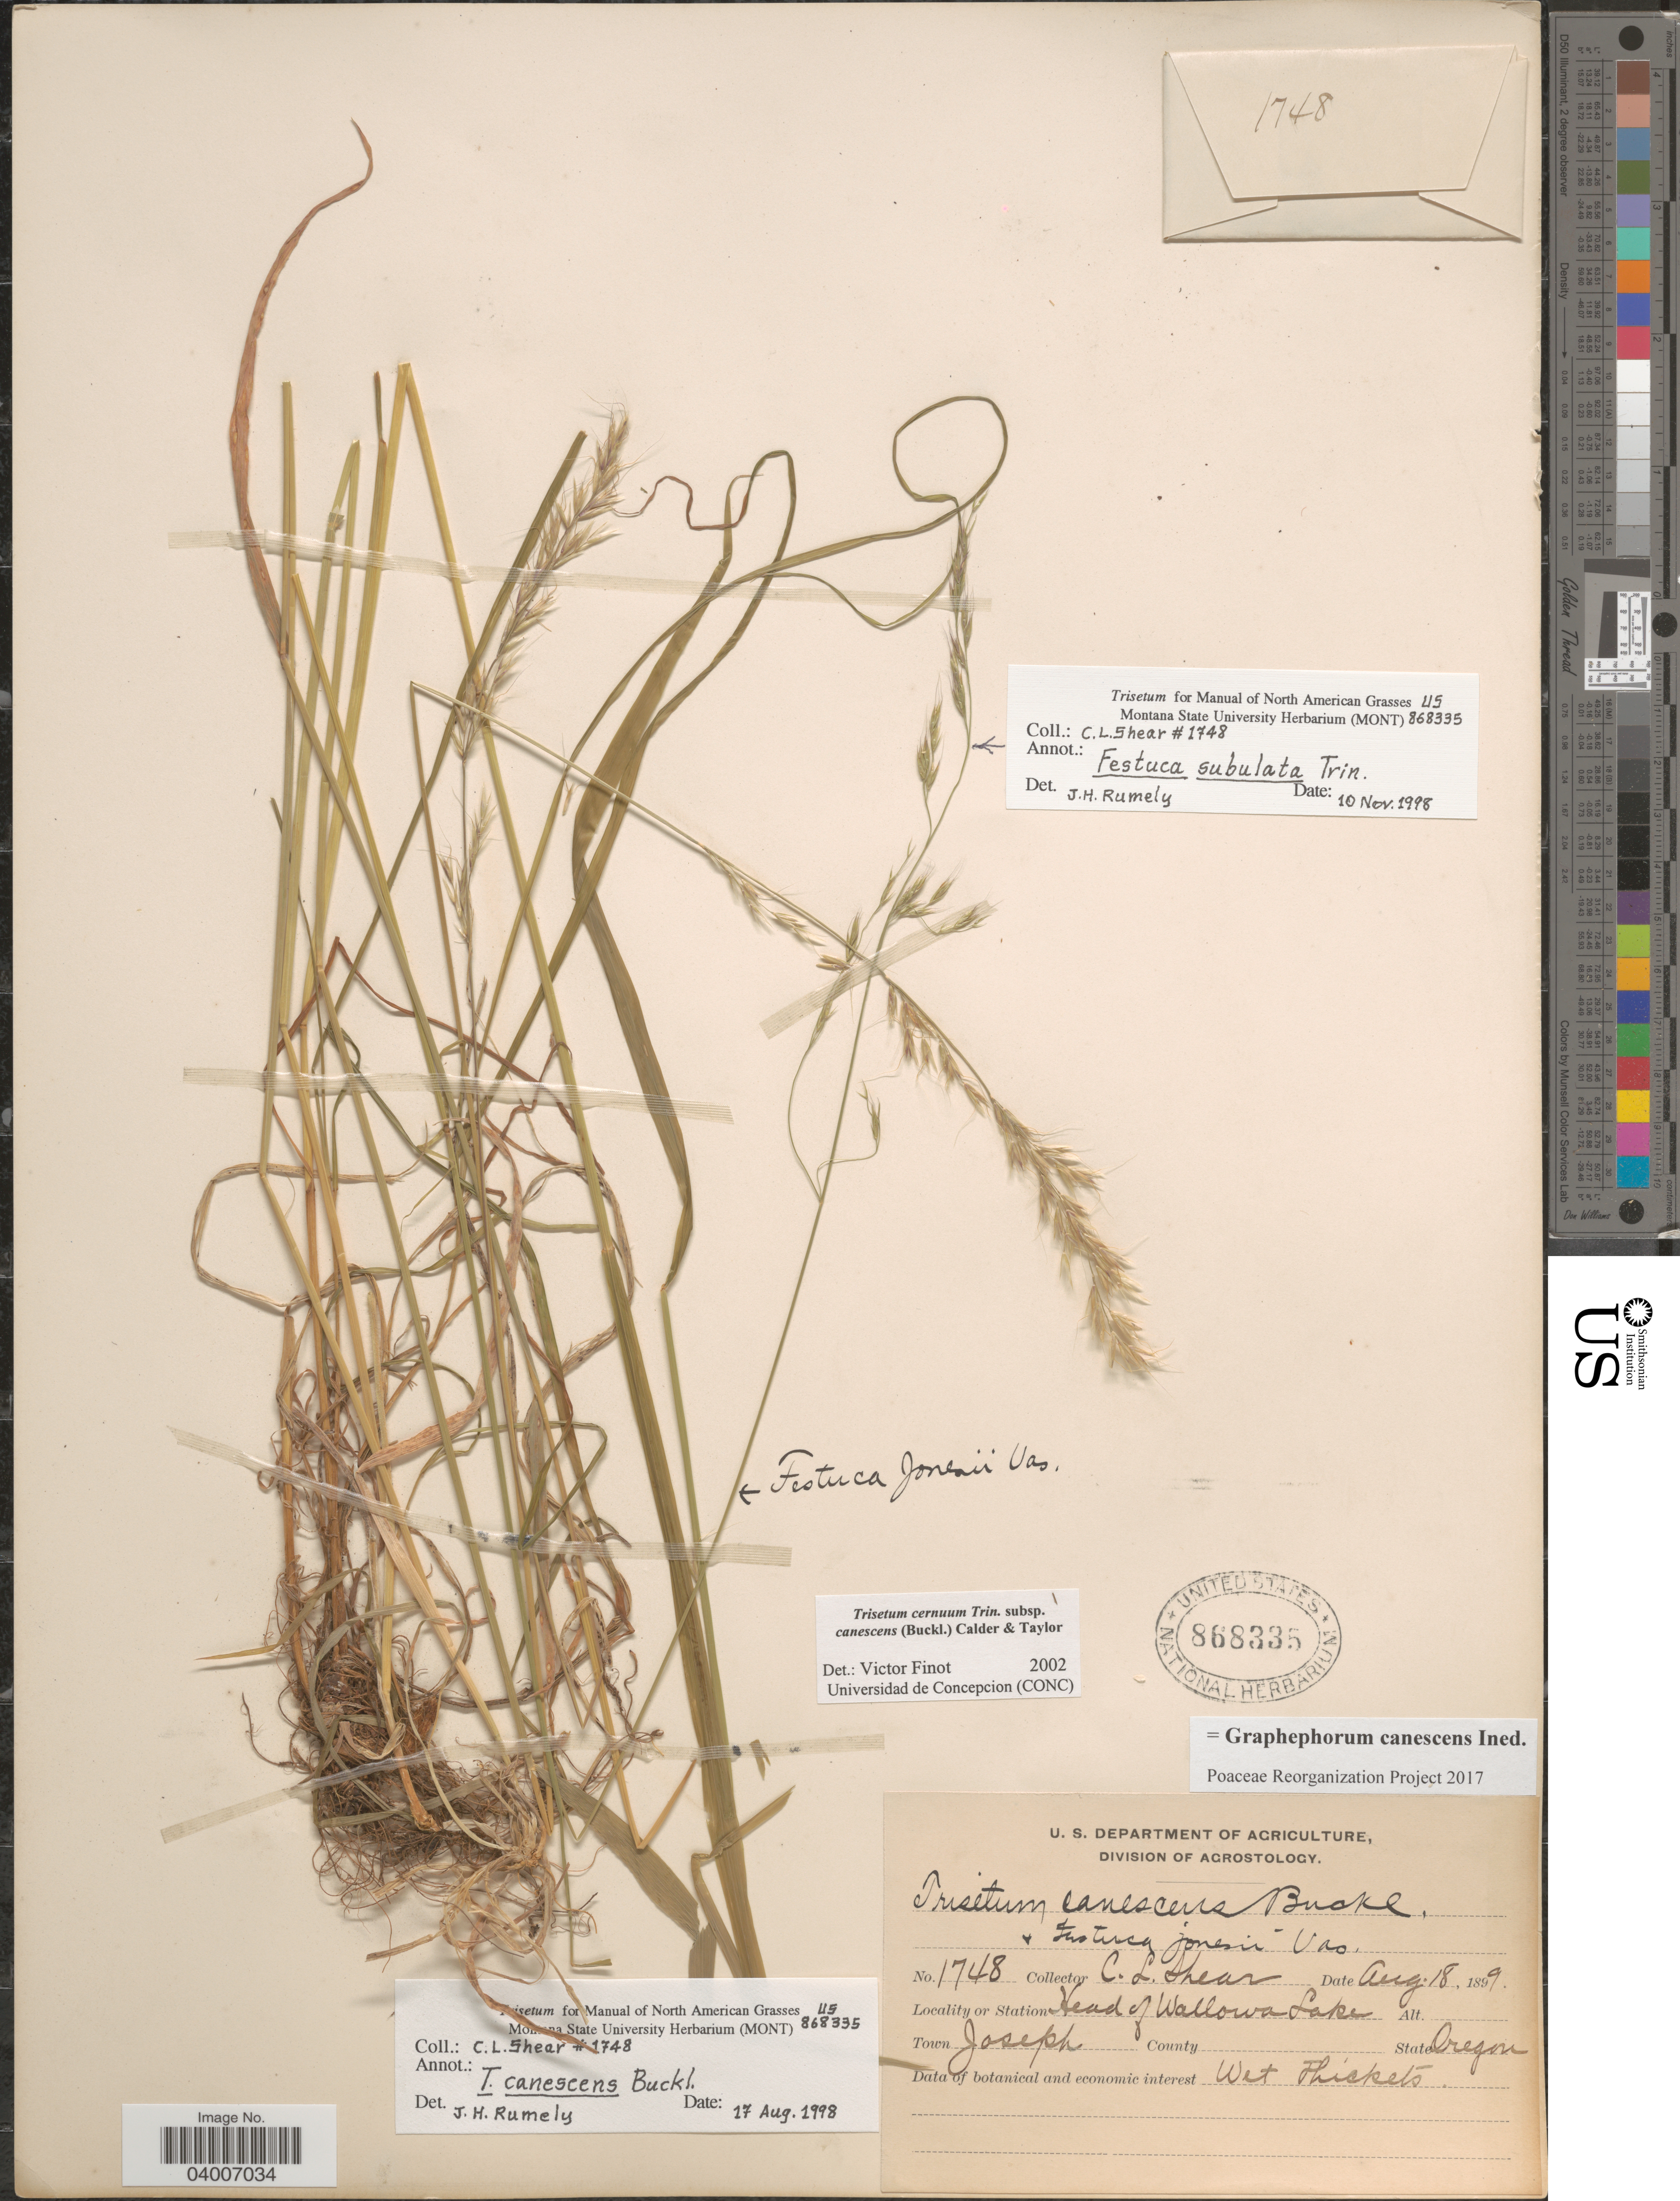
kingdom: Plantae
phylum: Tracheophyta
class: Liliopsida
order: Poales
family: Poaceae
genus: Graphephorum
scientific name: Graphephorum canescens ined.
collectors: C. L. Shear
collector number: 1748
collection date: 1899-08-18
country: United States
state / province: Oregon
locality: Station Head of Wallowa Lake. Town Joseph.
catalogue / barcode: US 868335